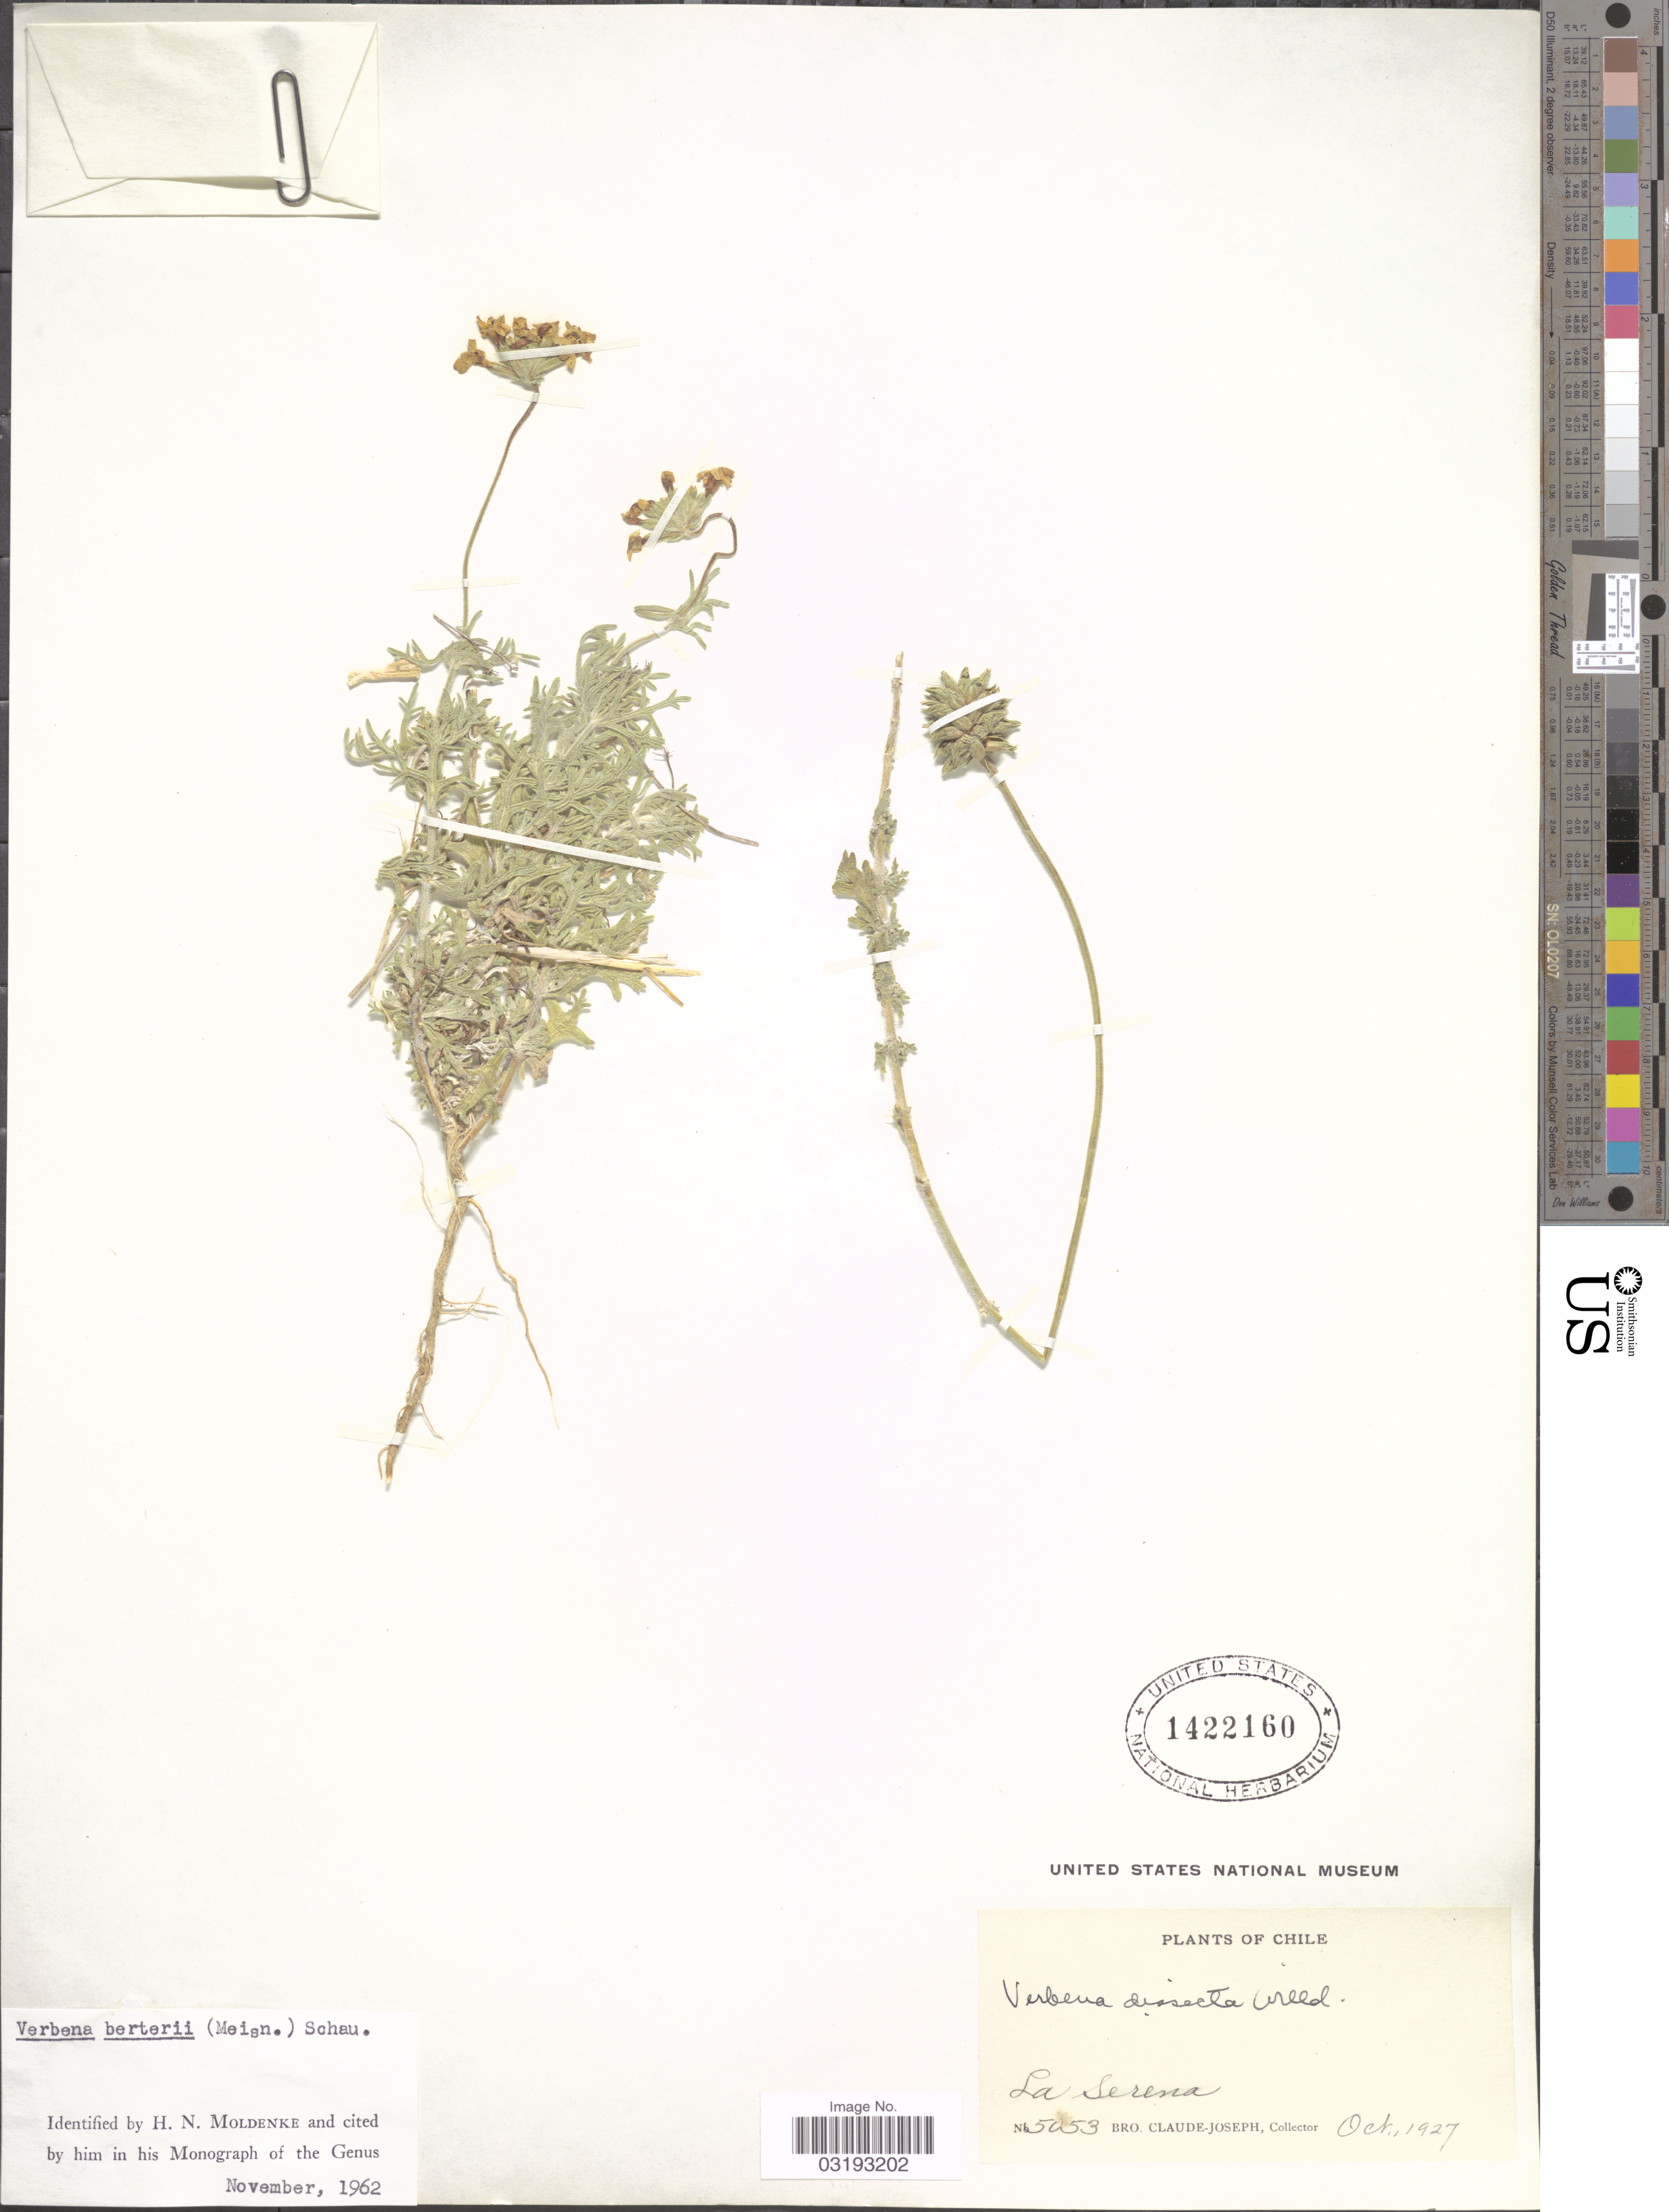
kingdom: Plantae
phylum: Tracheophyta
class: Magnoliopsida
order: Lamiales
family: Verbenaceae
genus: Verbena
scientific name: Verbena berteroi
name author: (Meisn.) Schauer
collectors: Bro. Claude-Joseph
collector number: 5053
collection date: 1927-10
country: Chile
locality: La Serena.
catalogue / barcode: US 1422160